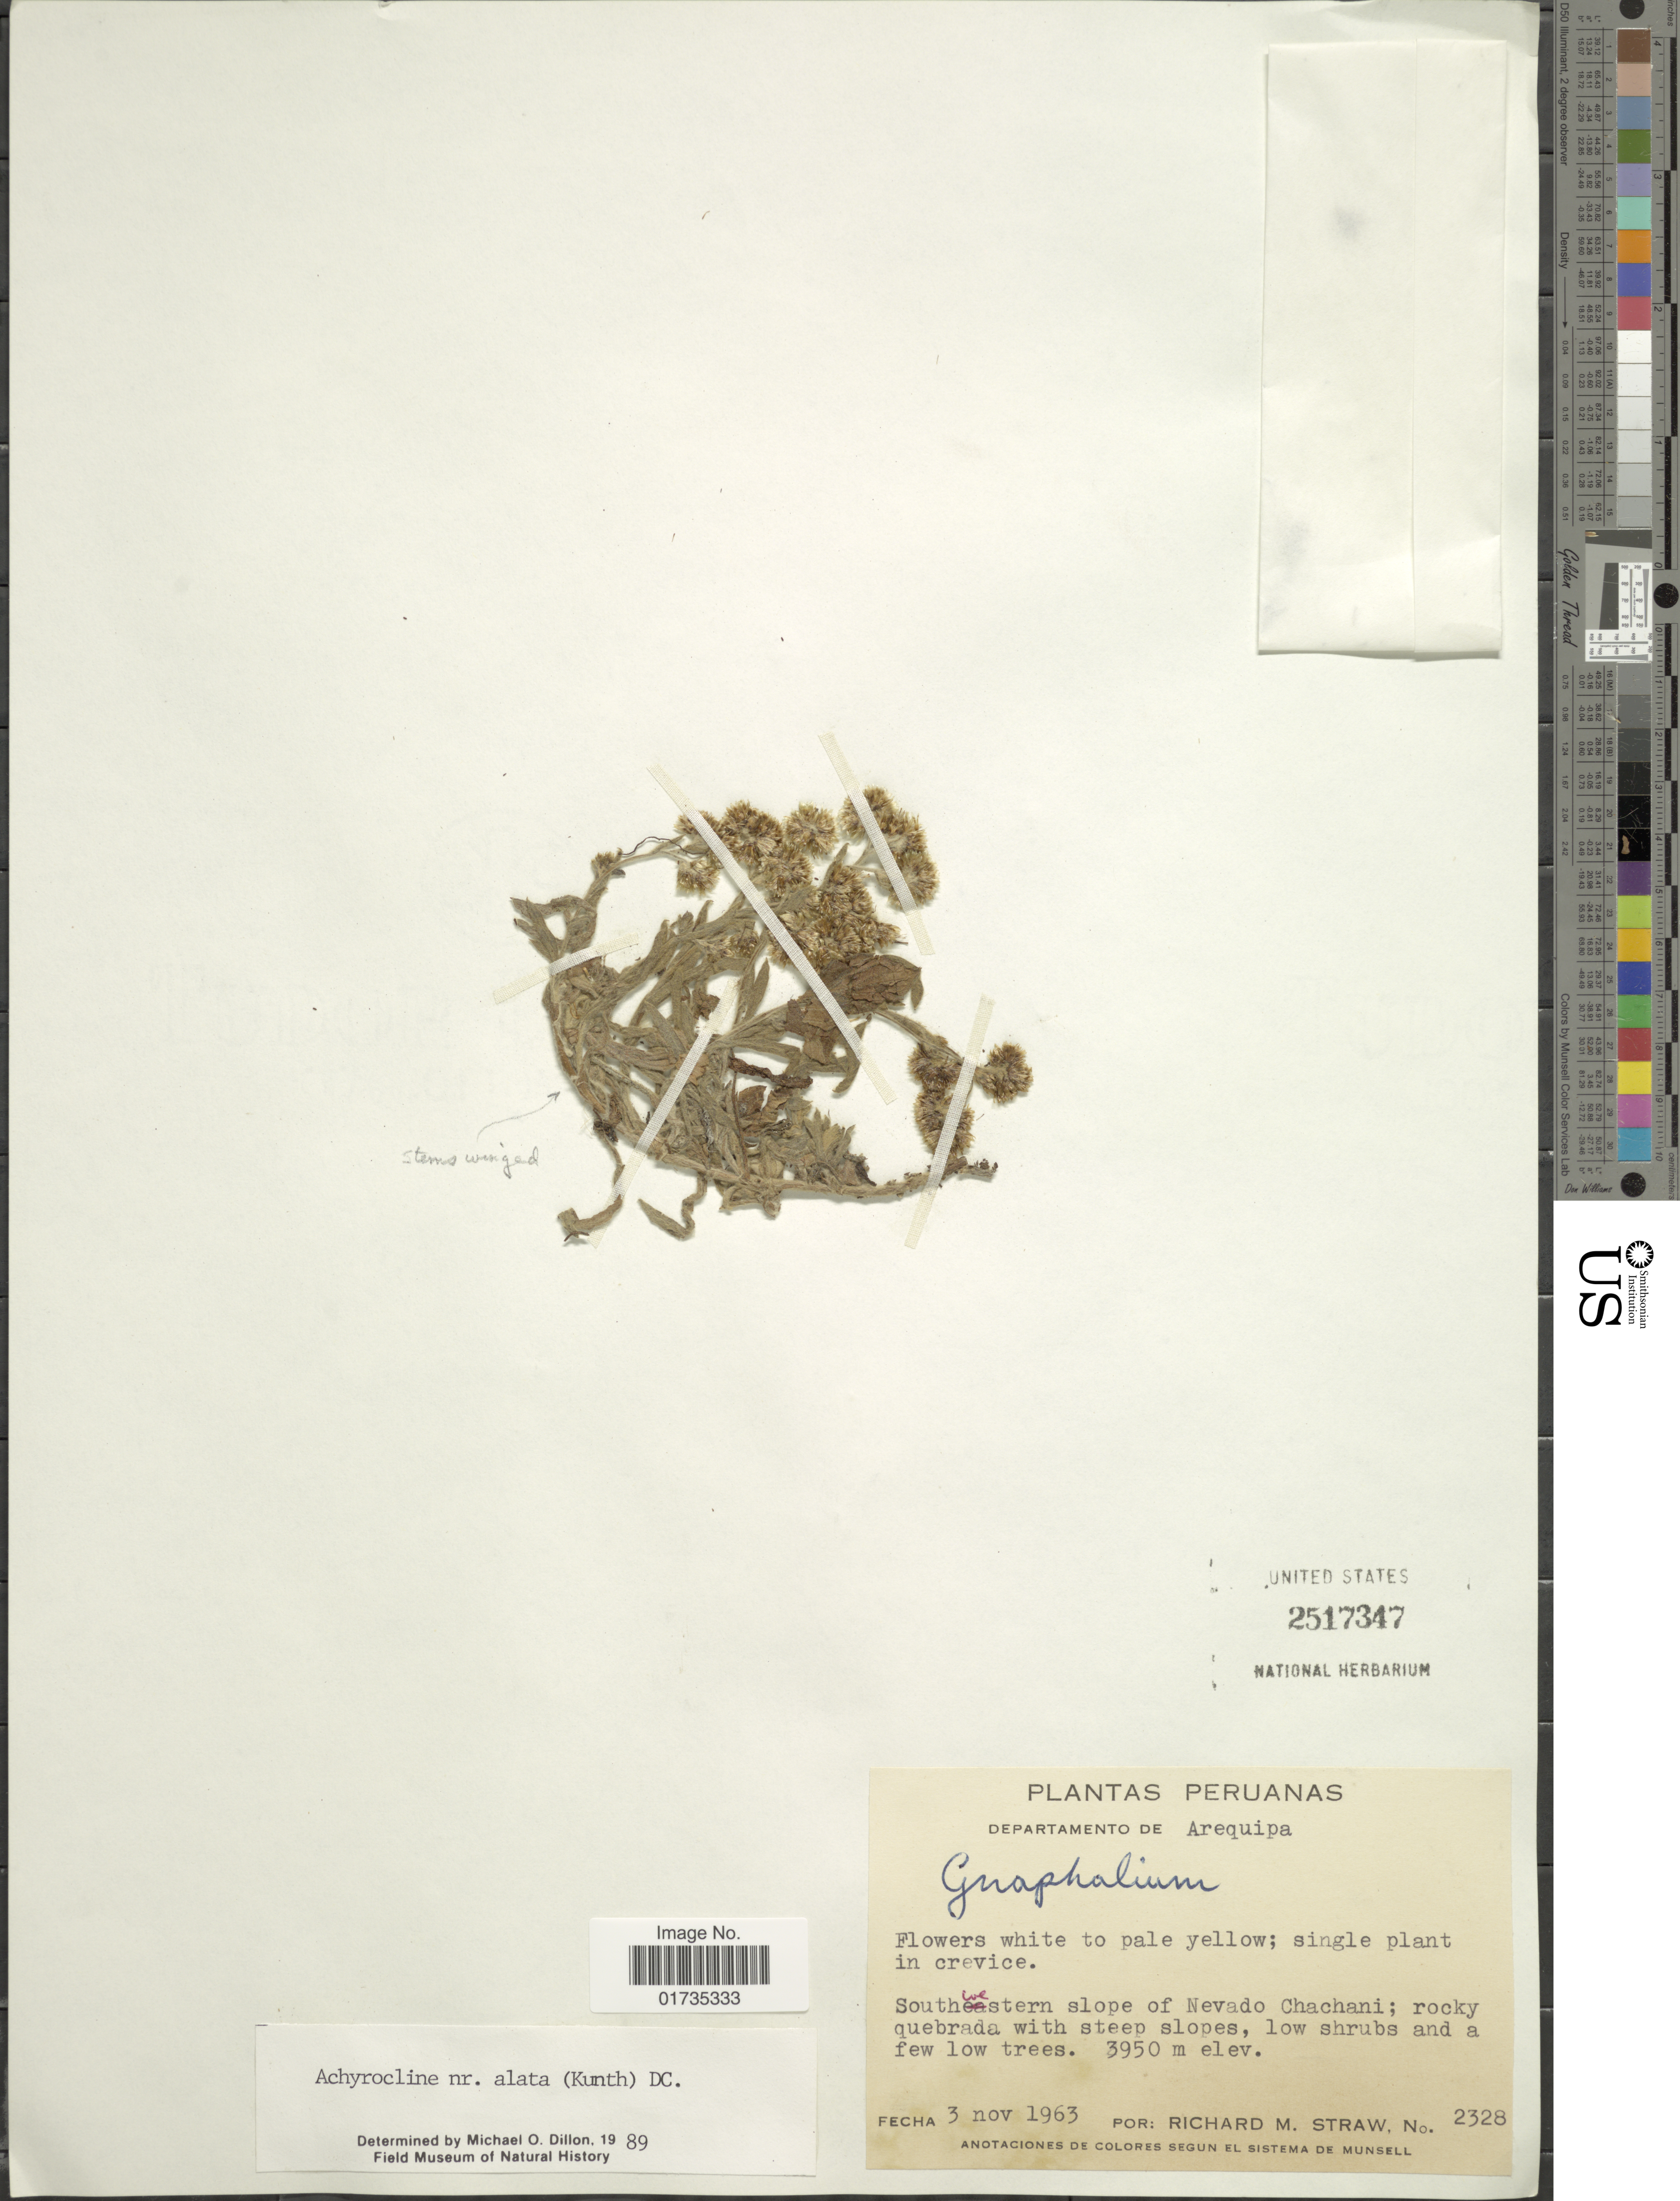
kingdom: Plantae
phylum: Tracheophyta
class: Magnoliopsida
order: Asterales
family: Asteraceae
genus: Achyrocline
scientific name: Achyrocline alata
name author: (Kunth) DC.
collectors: R. M. Straw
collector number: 2328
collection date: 1963-11-03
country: Peru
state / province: Arequipa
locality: Peruanas. Departmento de Arequipa. Southwestern slope of Nevado Chachani; rocky quebrada with steep slopes, low shrubs and a ew low trees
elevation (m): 3950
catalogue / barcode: US 2517347